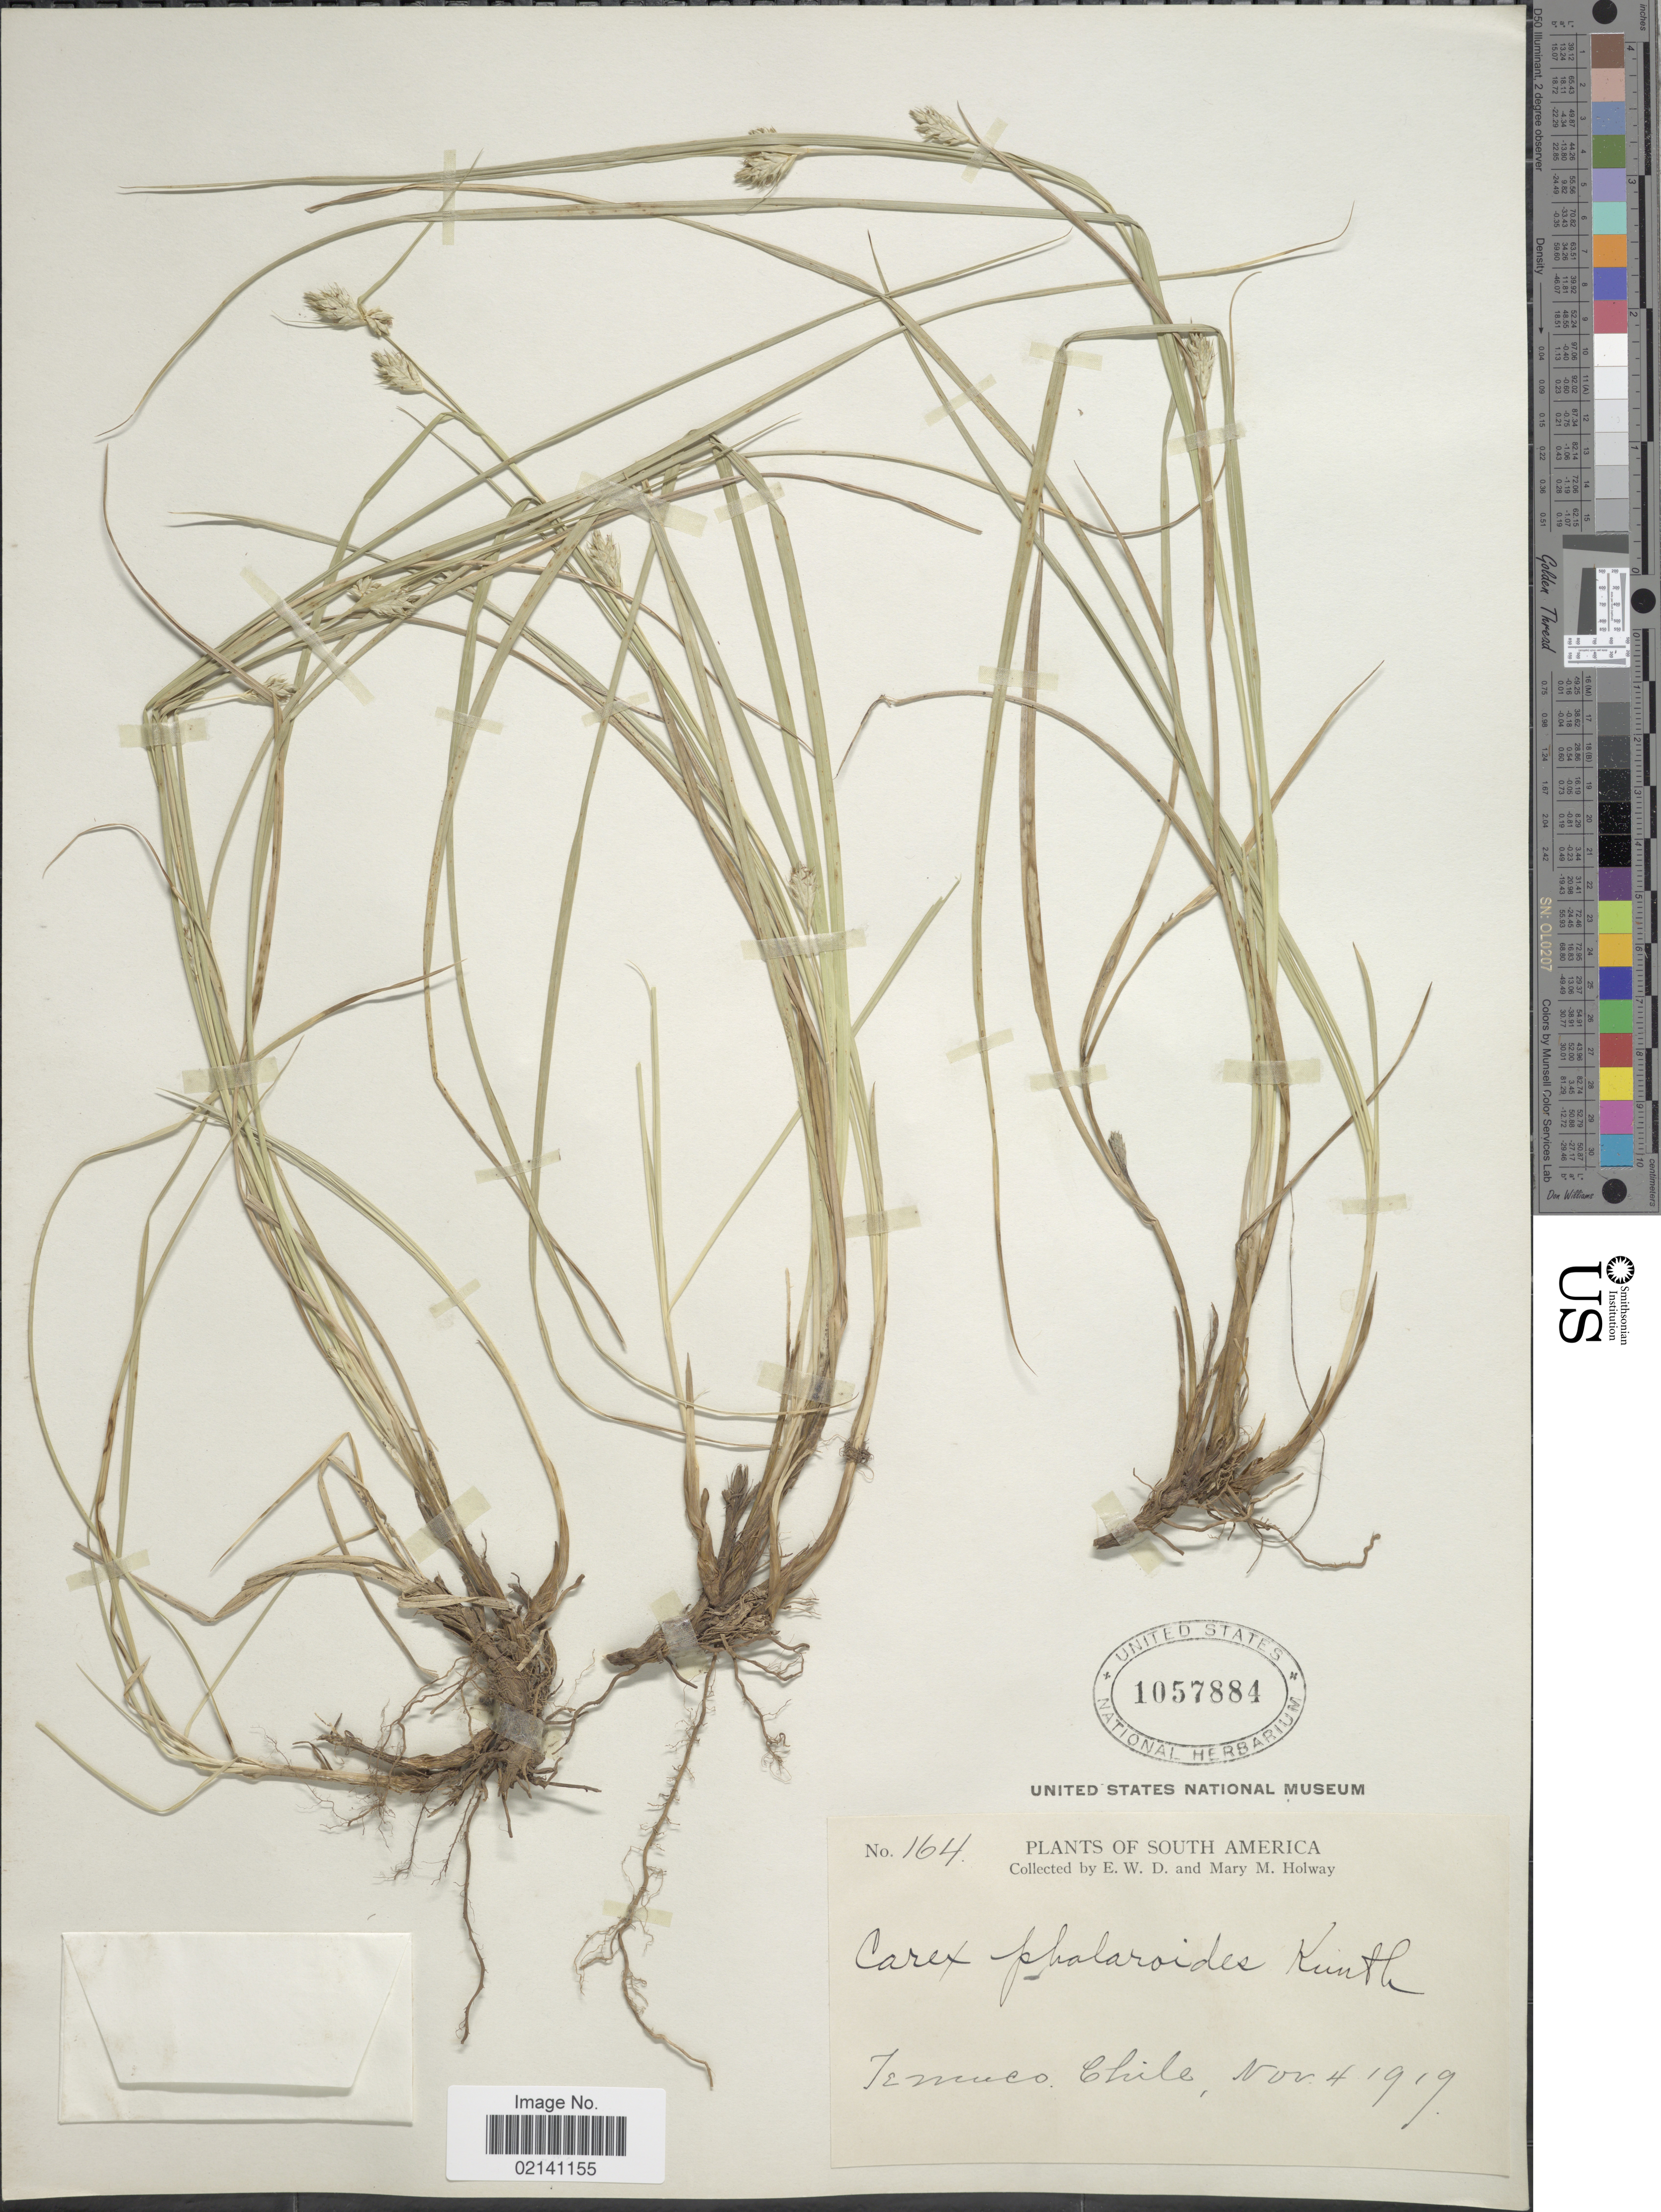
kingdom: Plantae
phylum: Tracheophyta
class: Liliopsida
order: Poales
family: Cyperaceae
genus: Carex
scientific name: Carex phalaroides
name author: Kunth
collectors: E. W. D. Holway & M. M. Holway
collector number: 164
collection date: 1919-11-04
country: Chile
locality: Temuco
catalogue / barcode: US 1057884